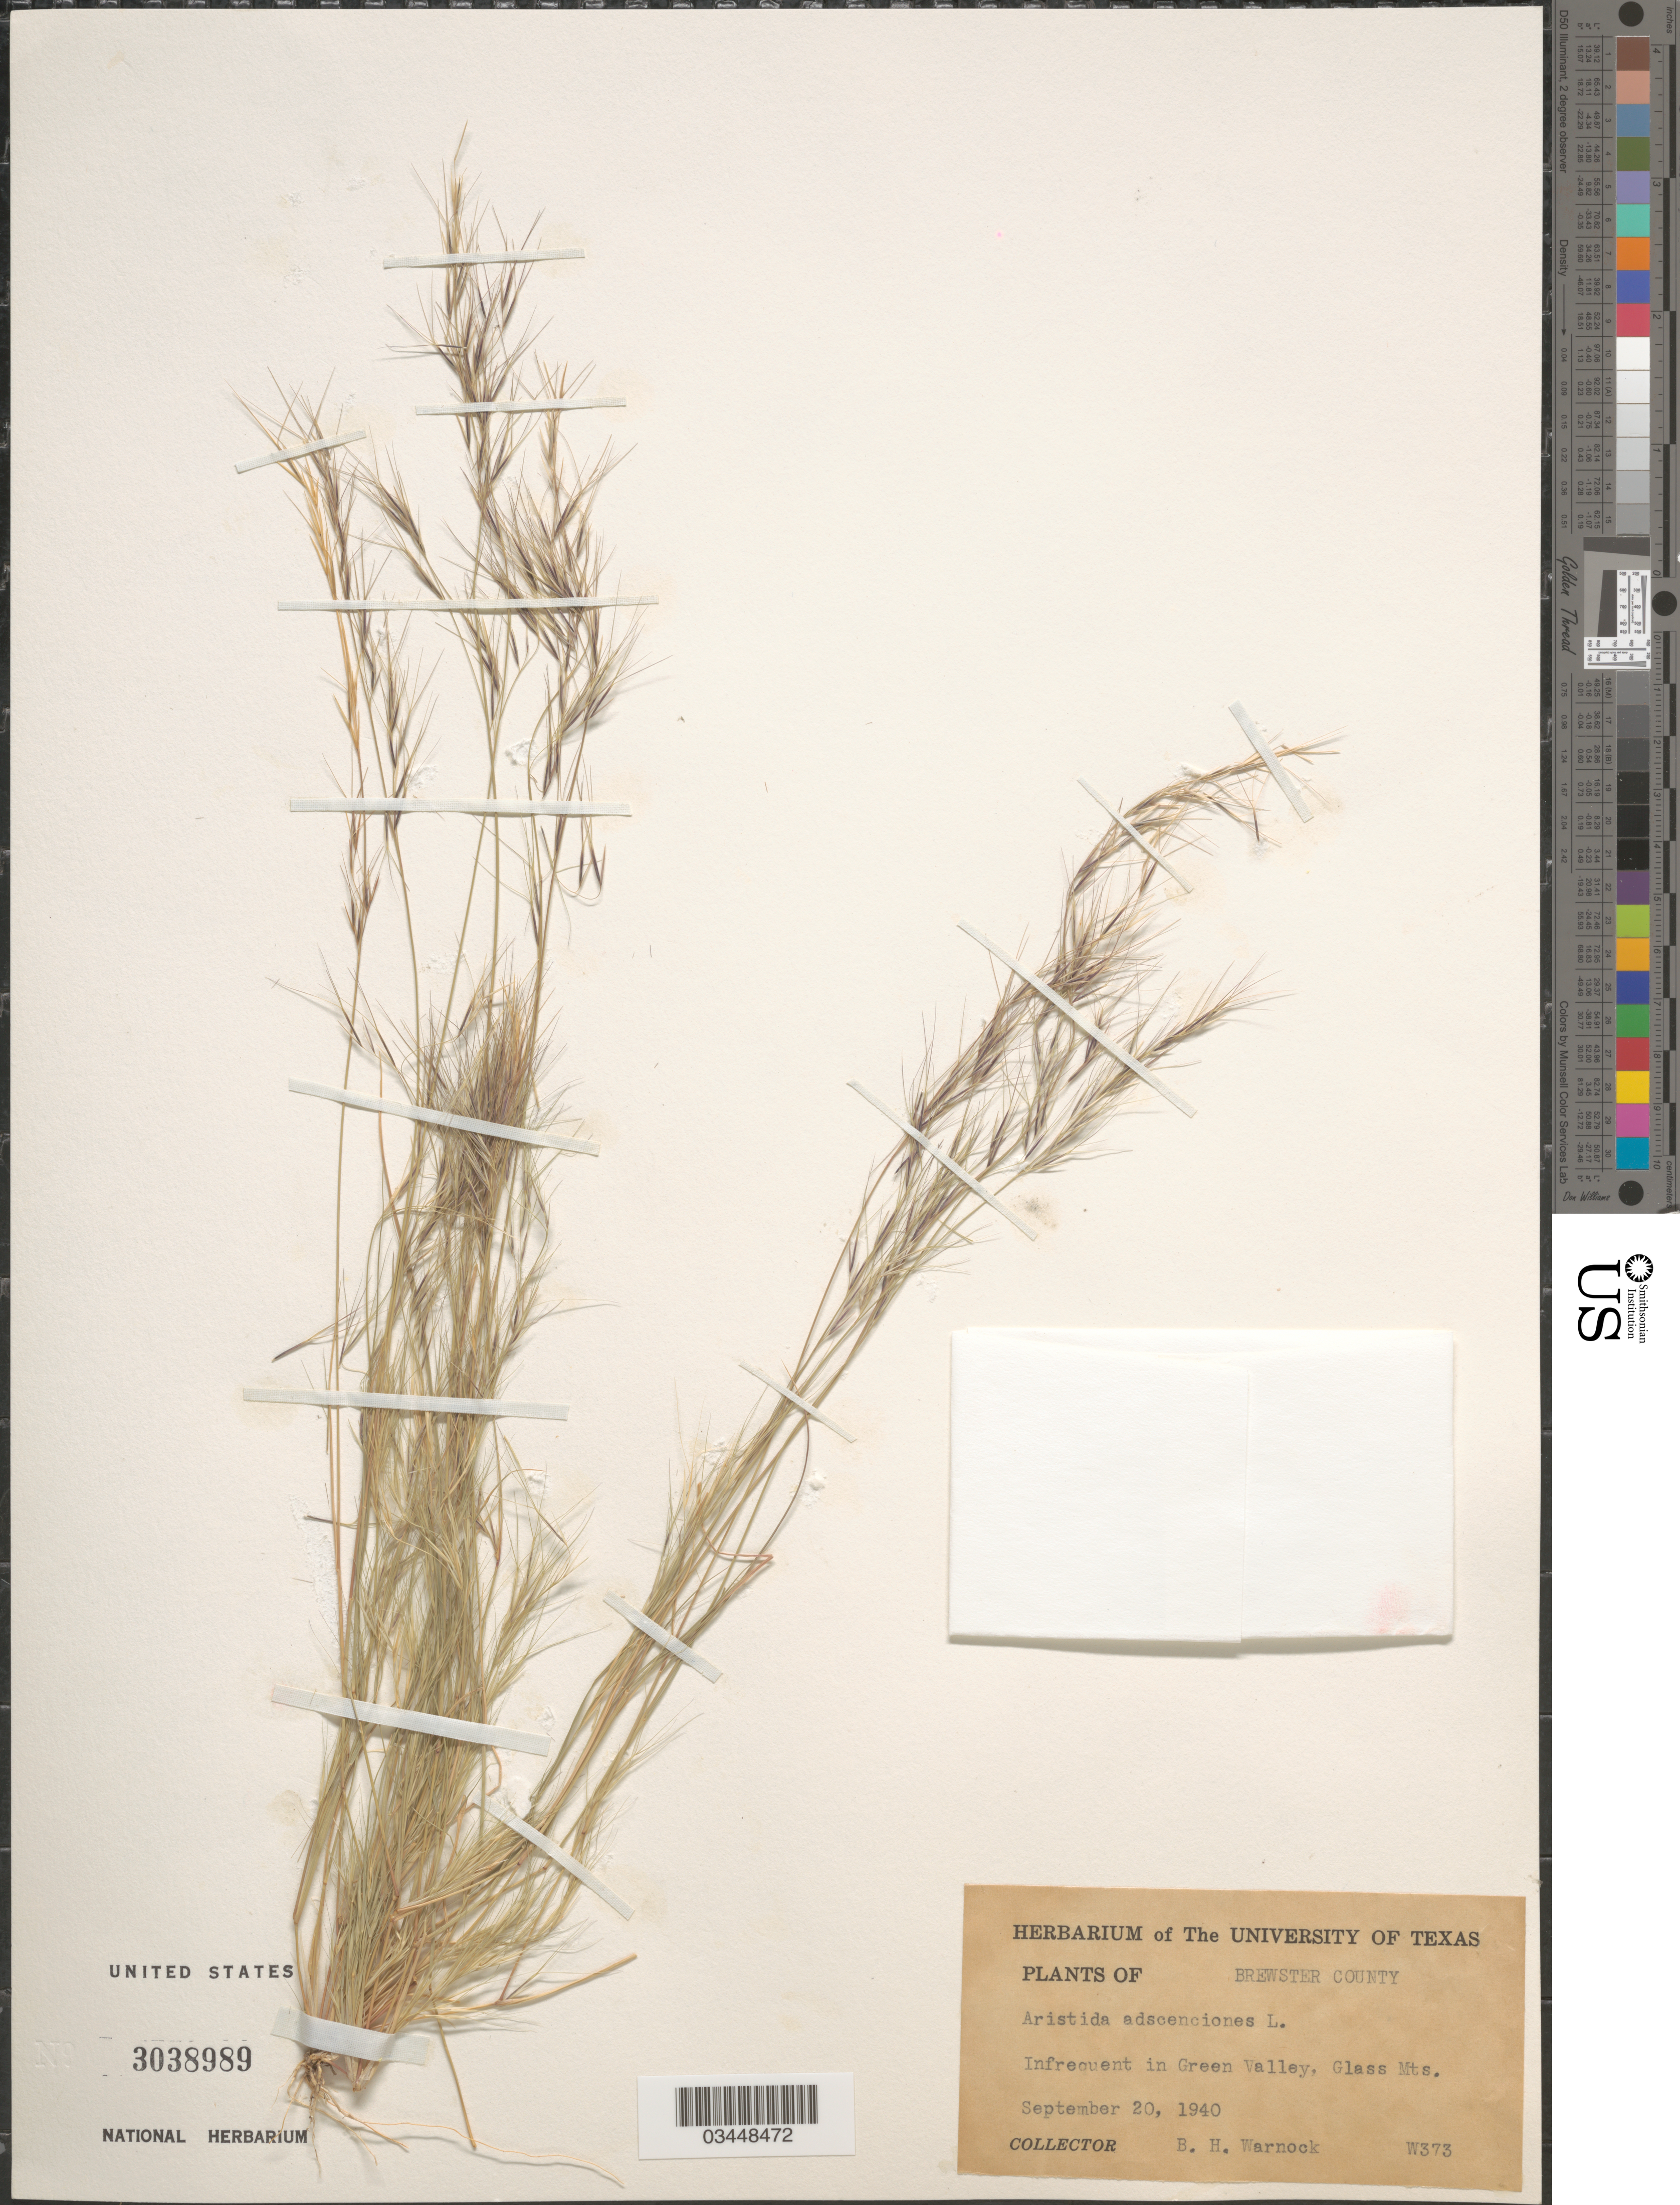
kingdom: Plantae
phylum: Tracheophyta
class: Liliopsida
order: Poales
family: Poaceae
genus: Aristida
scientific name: Aristida adscensionis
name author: L.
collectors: B. H. Warnock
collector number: W373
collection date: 1940-09-20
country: United States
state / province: Texas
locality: Brewster County. Infrequent in Green Valley, Glass Mts.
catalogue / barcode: US 3038989